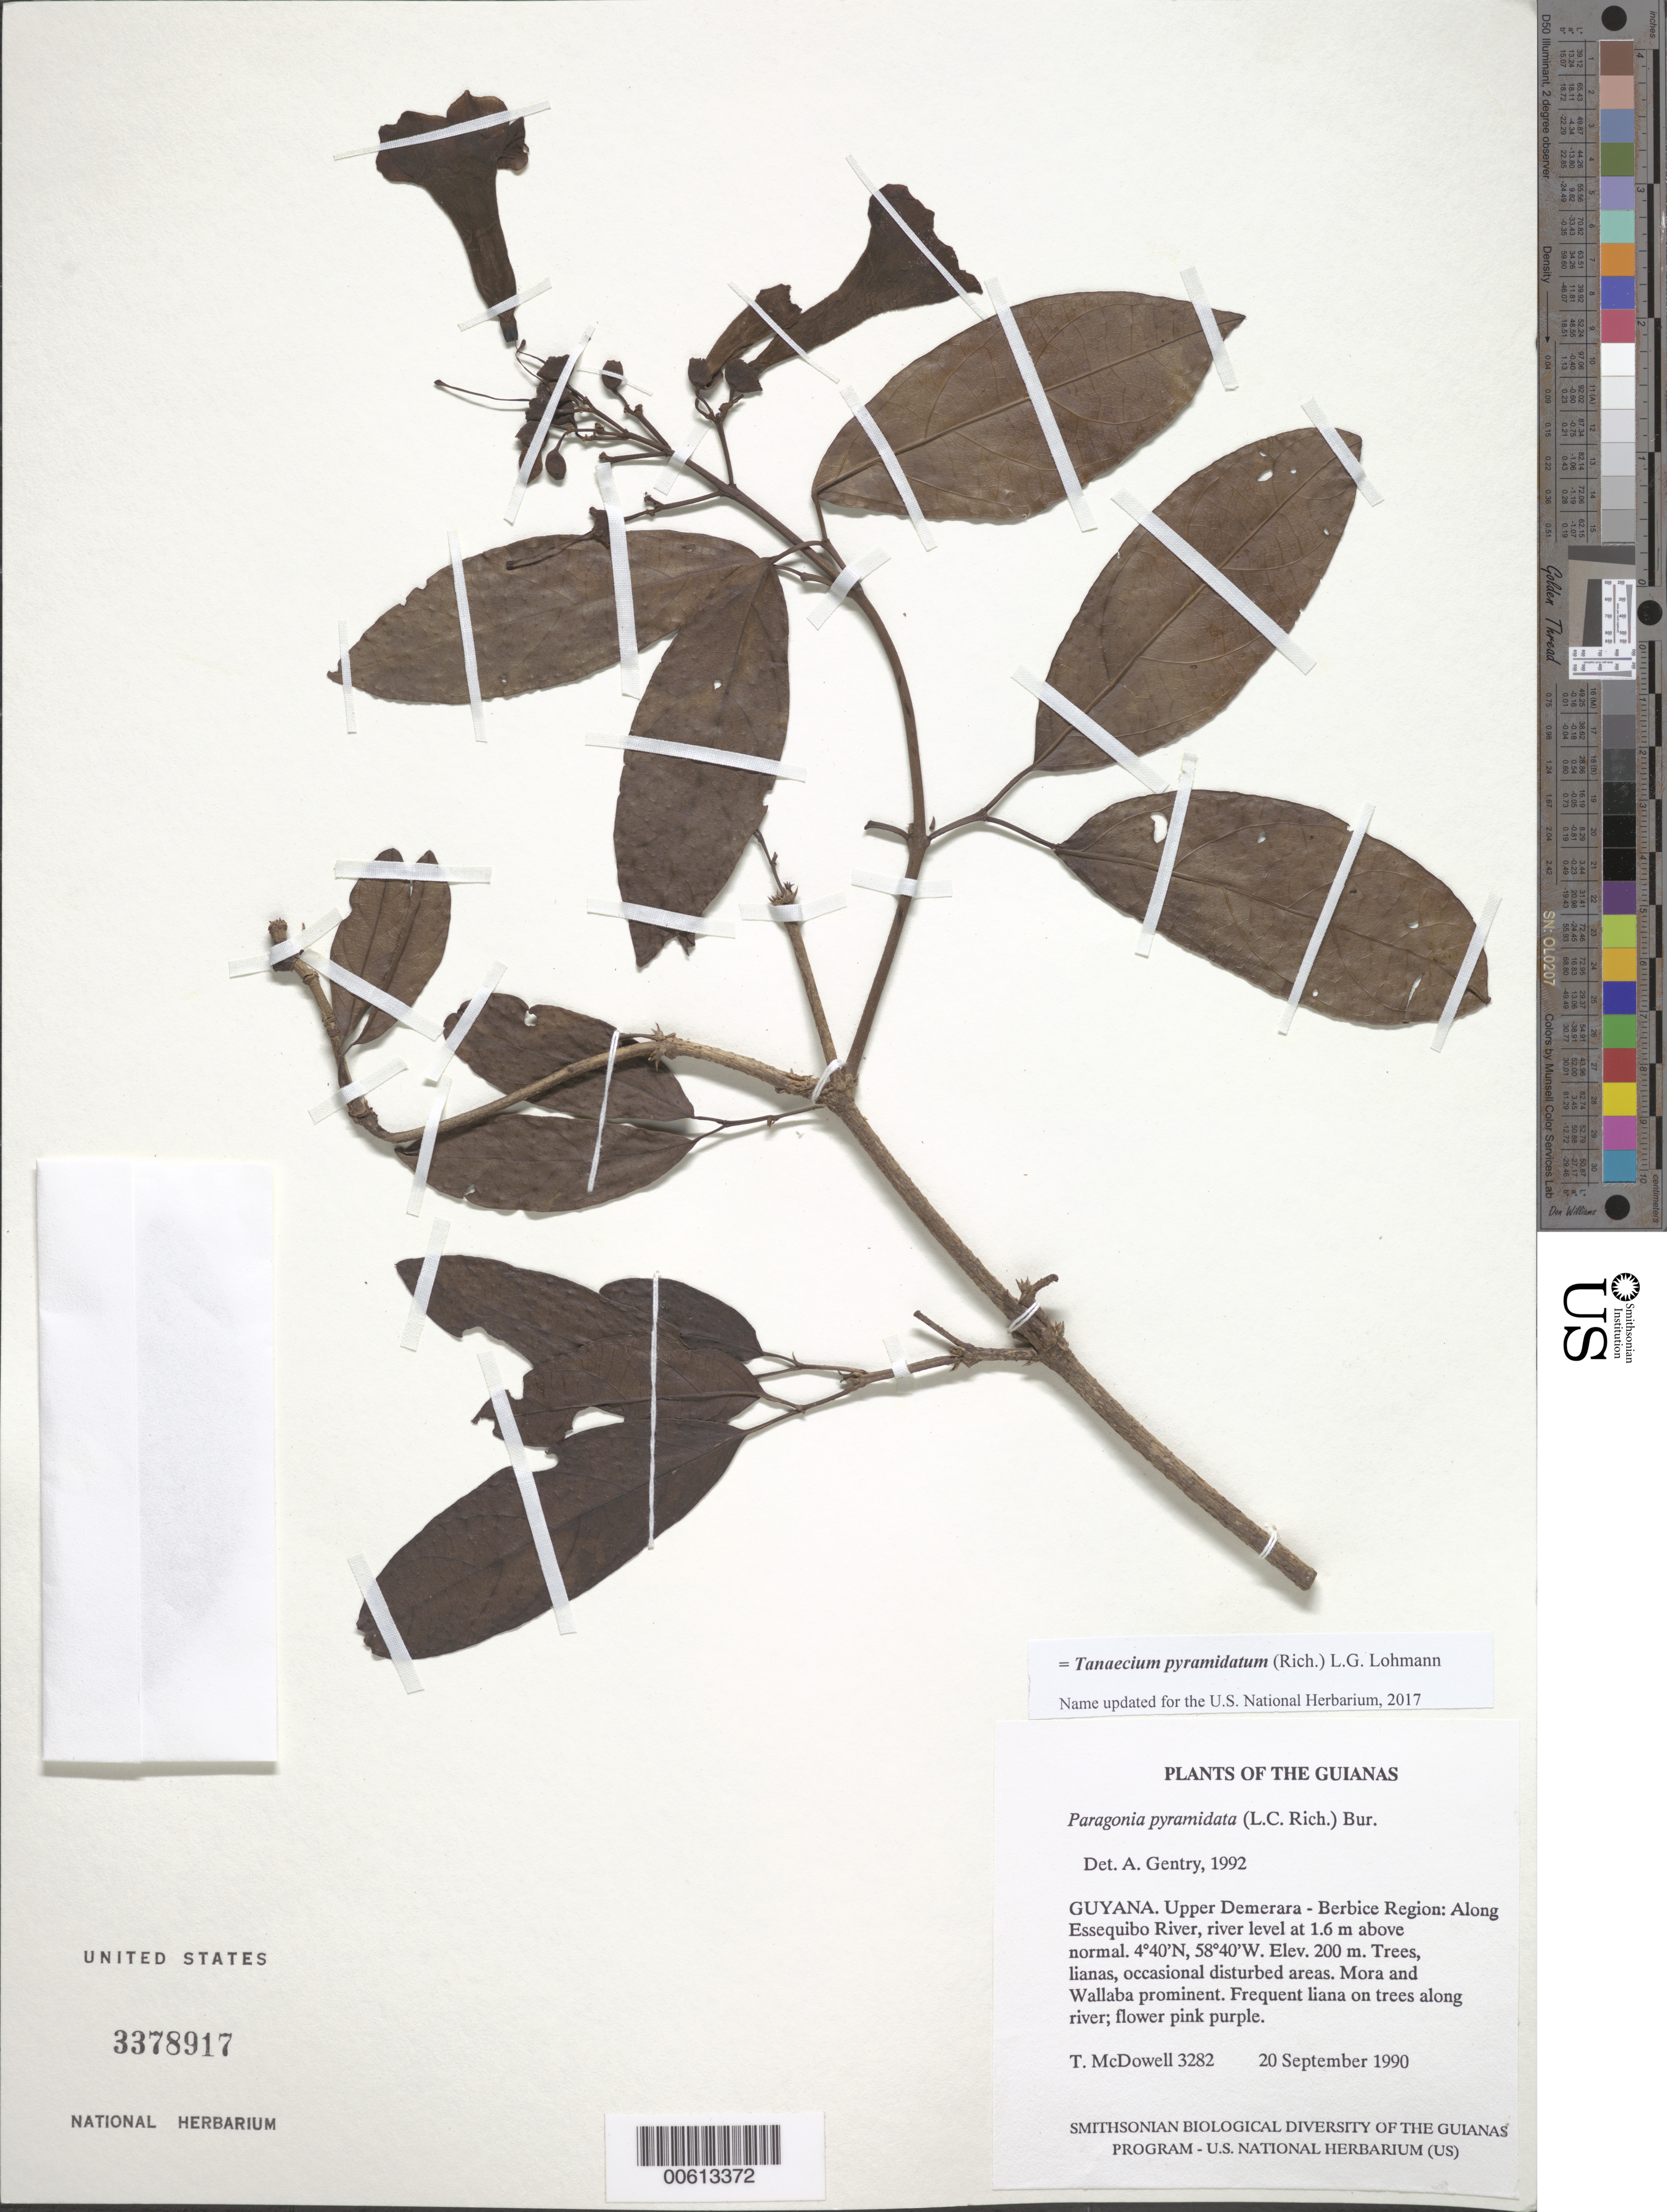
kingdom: Plantae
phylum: Tracheophyta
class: Magnoliopsida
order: Lamiales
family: Bignoniaceae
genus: Tanaecium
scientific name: Tanaecium pyramidatum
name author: (Rich.) L.G. Lohmann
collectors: T. McDowell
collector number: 3282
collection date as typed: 20 September 1990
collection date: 1990-09-20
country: Guyana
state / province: U. Demerara-Berbice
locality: Along Essequibo River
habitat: River flood marks at 1.6 m above present level. Trees, lianas, occasional disturbed areas. Mora and Wallaba prominent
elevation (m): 60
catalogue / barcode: US 3378917